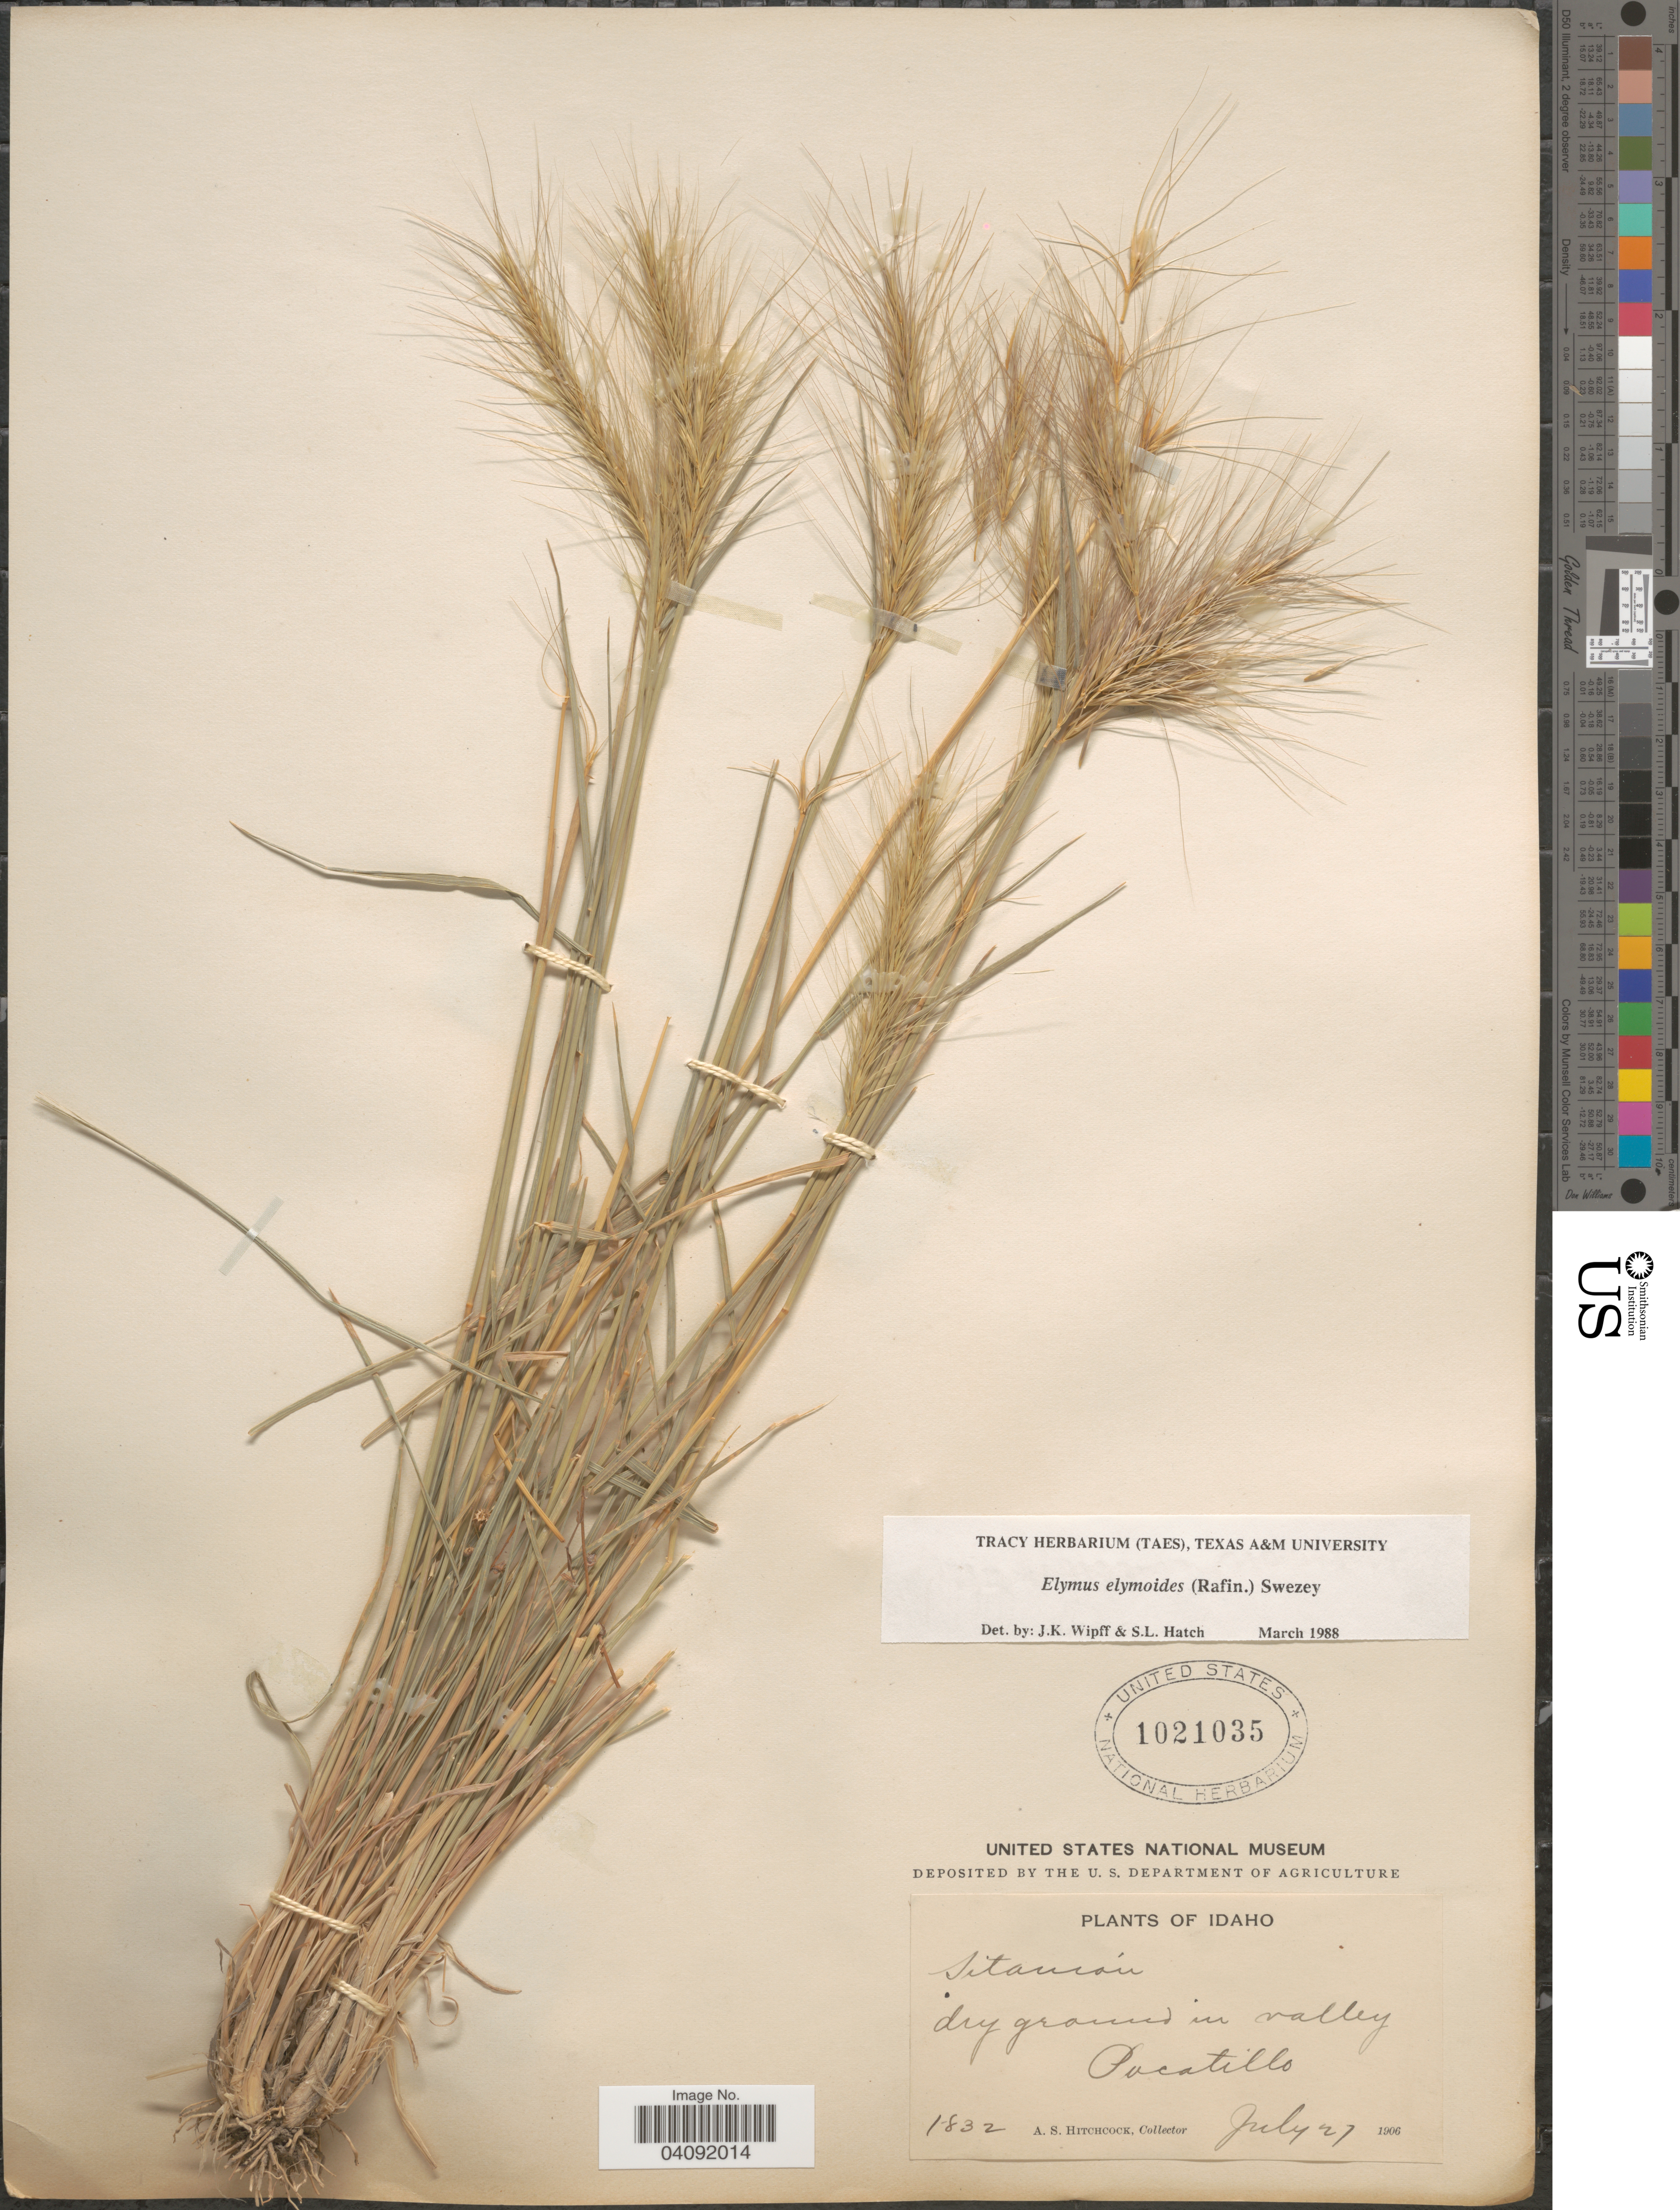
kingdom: Plantae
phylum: Tracheophyta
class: Liliopsida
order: Poales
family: Poaceae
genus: Elymus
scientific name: Elymus elymoides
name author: (Raf.) Swezey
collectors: A. S. Hitchcock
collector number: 1832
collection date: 1906-07-27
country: United States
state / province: Idaho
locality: Dry ground in valley Pocatillo.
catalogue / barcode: US 1021035